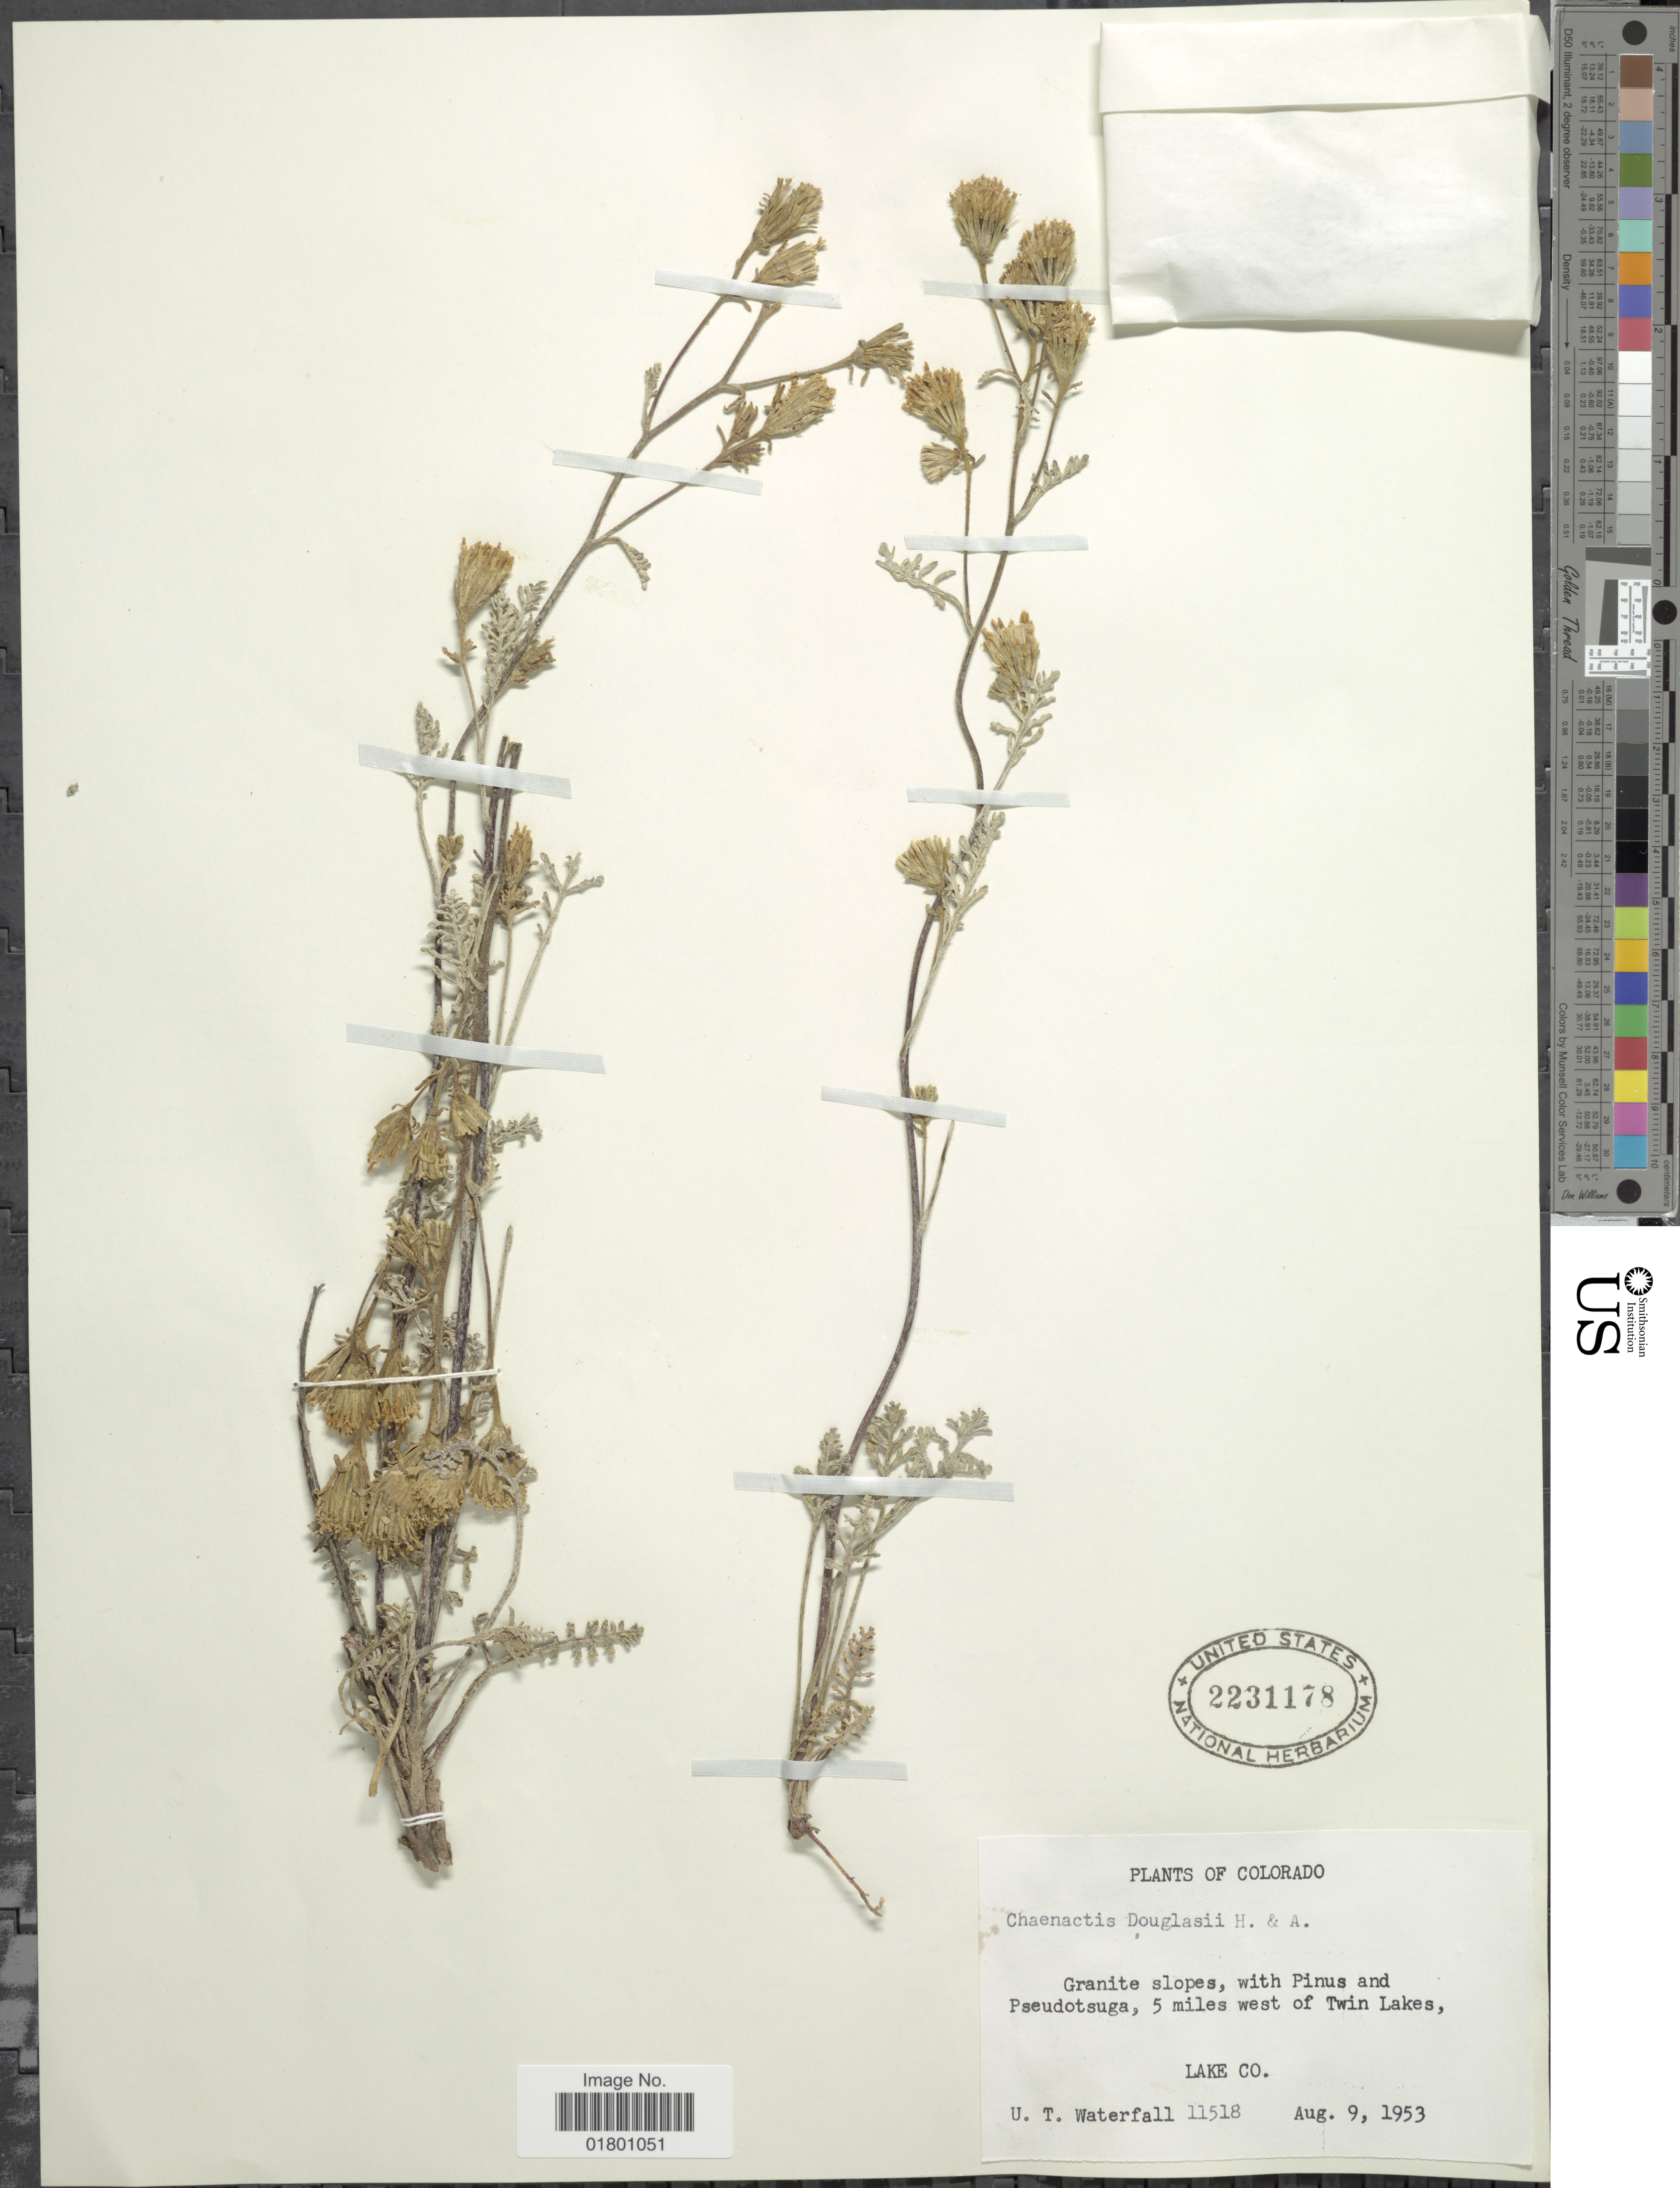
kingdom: Plantae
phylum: Tracheophyta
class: Magnoliopsida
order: Asterales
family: Asteraceae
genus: Chaenactis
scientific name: Chaenactis douglasii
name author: Hook. & Arn.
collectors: U. T. Waterfall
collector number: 11518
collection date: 1953-08-09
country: United States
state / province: Colorado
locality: Granite slopes, with Pinus and Pseudotsuga, 5 miles west of Twin Lakes, Lake Co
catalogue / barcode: US 2231178